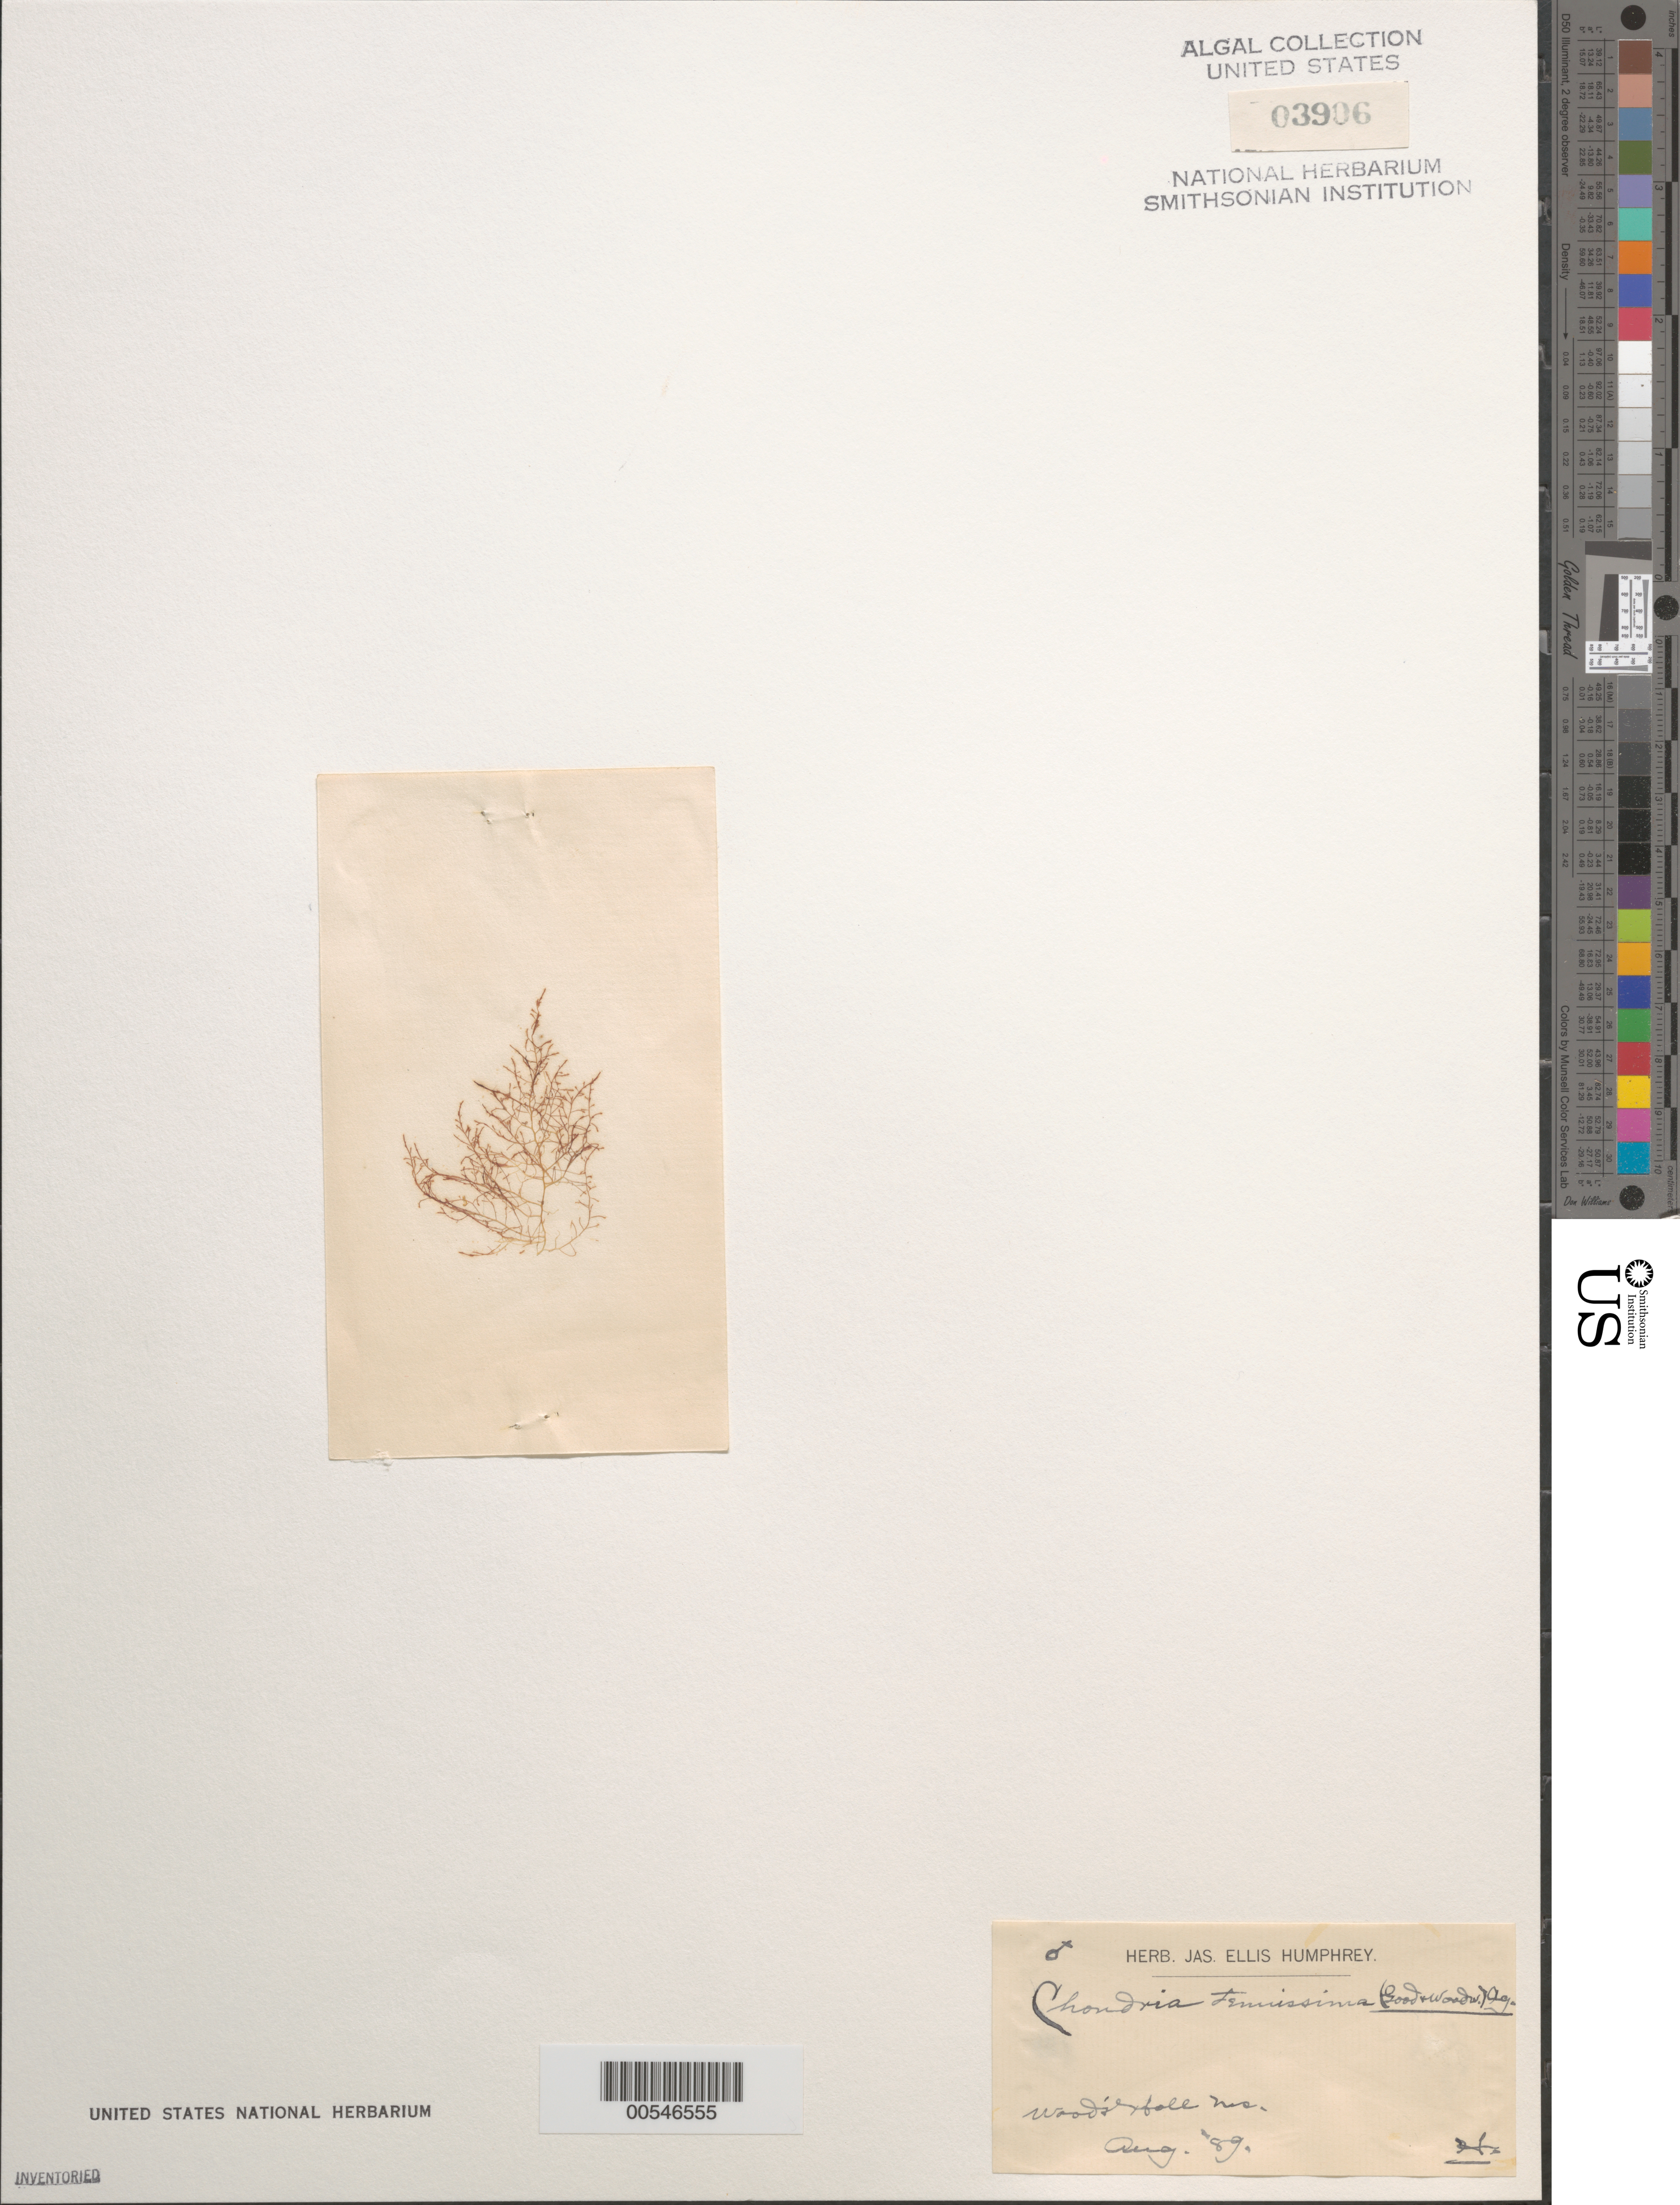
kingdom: Plantae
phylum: Rhodophyta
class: Florideophyceae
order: Ceramiales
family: Rhodomelaceae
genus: Chondria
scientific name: Chondria capillaris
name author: M.J. Wynne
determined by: Algae name updating Project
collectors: J. Humphrey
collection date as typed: Aug 1889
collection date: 1889-08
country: United States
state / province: Massachusetts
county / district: Barnstable County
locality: Woods Hole (Wood's Holl)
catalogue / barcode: US 3906